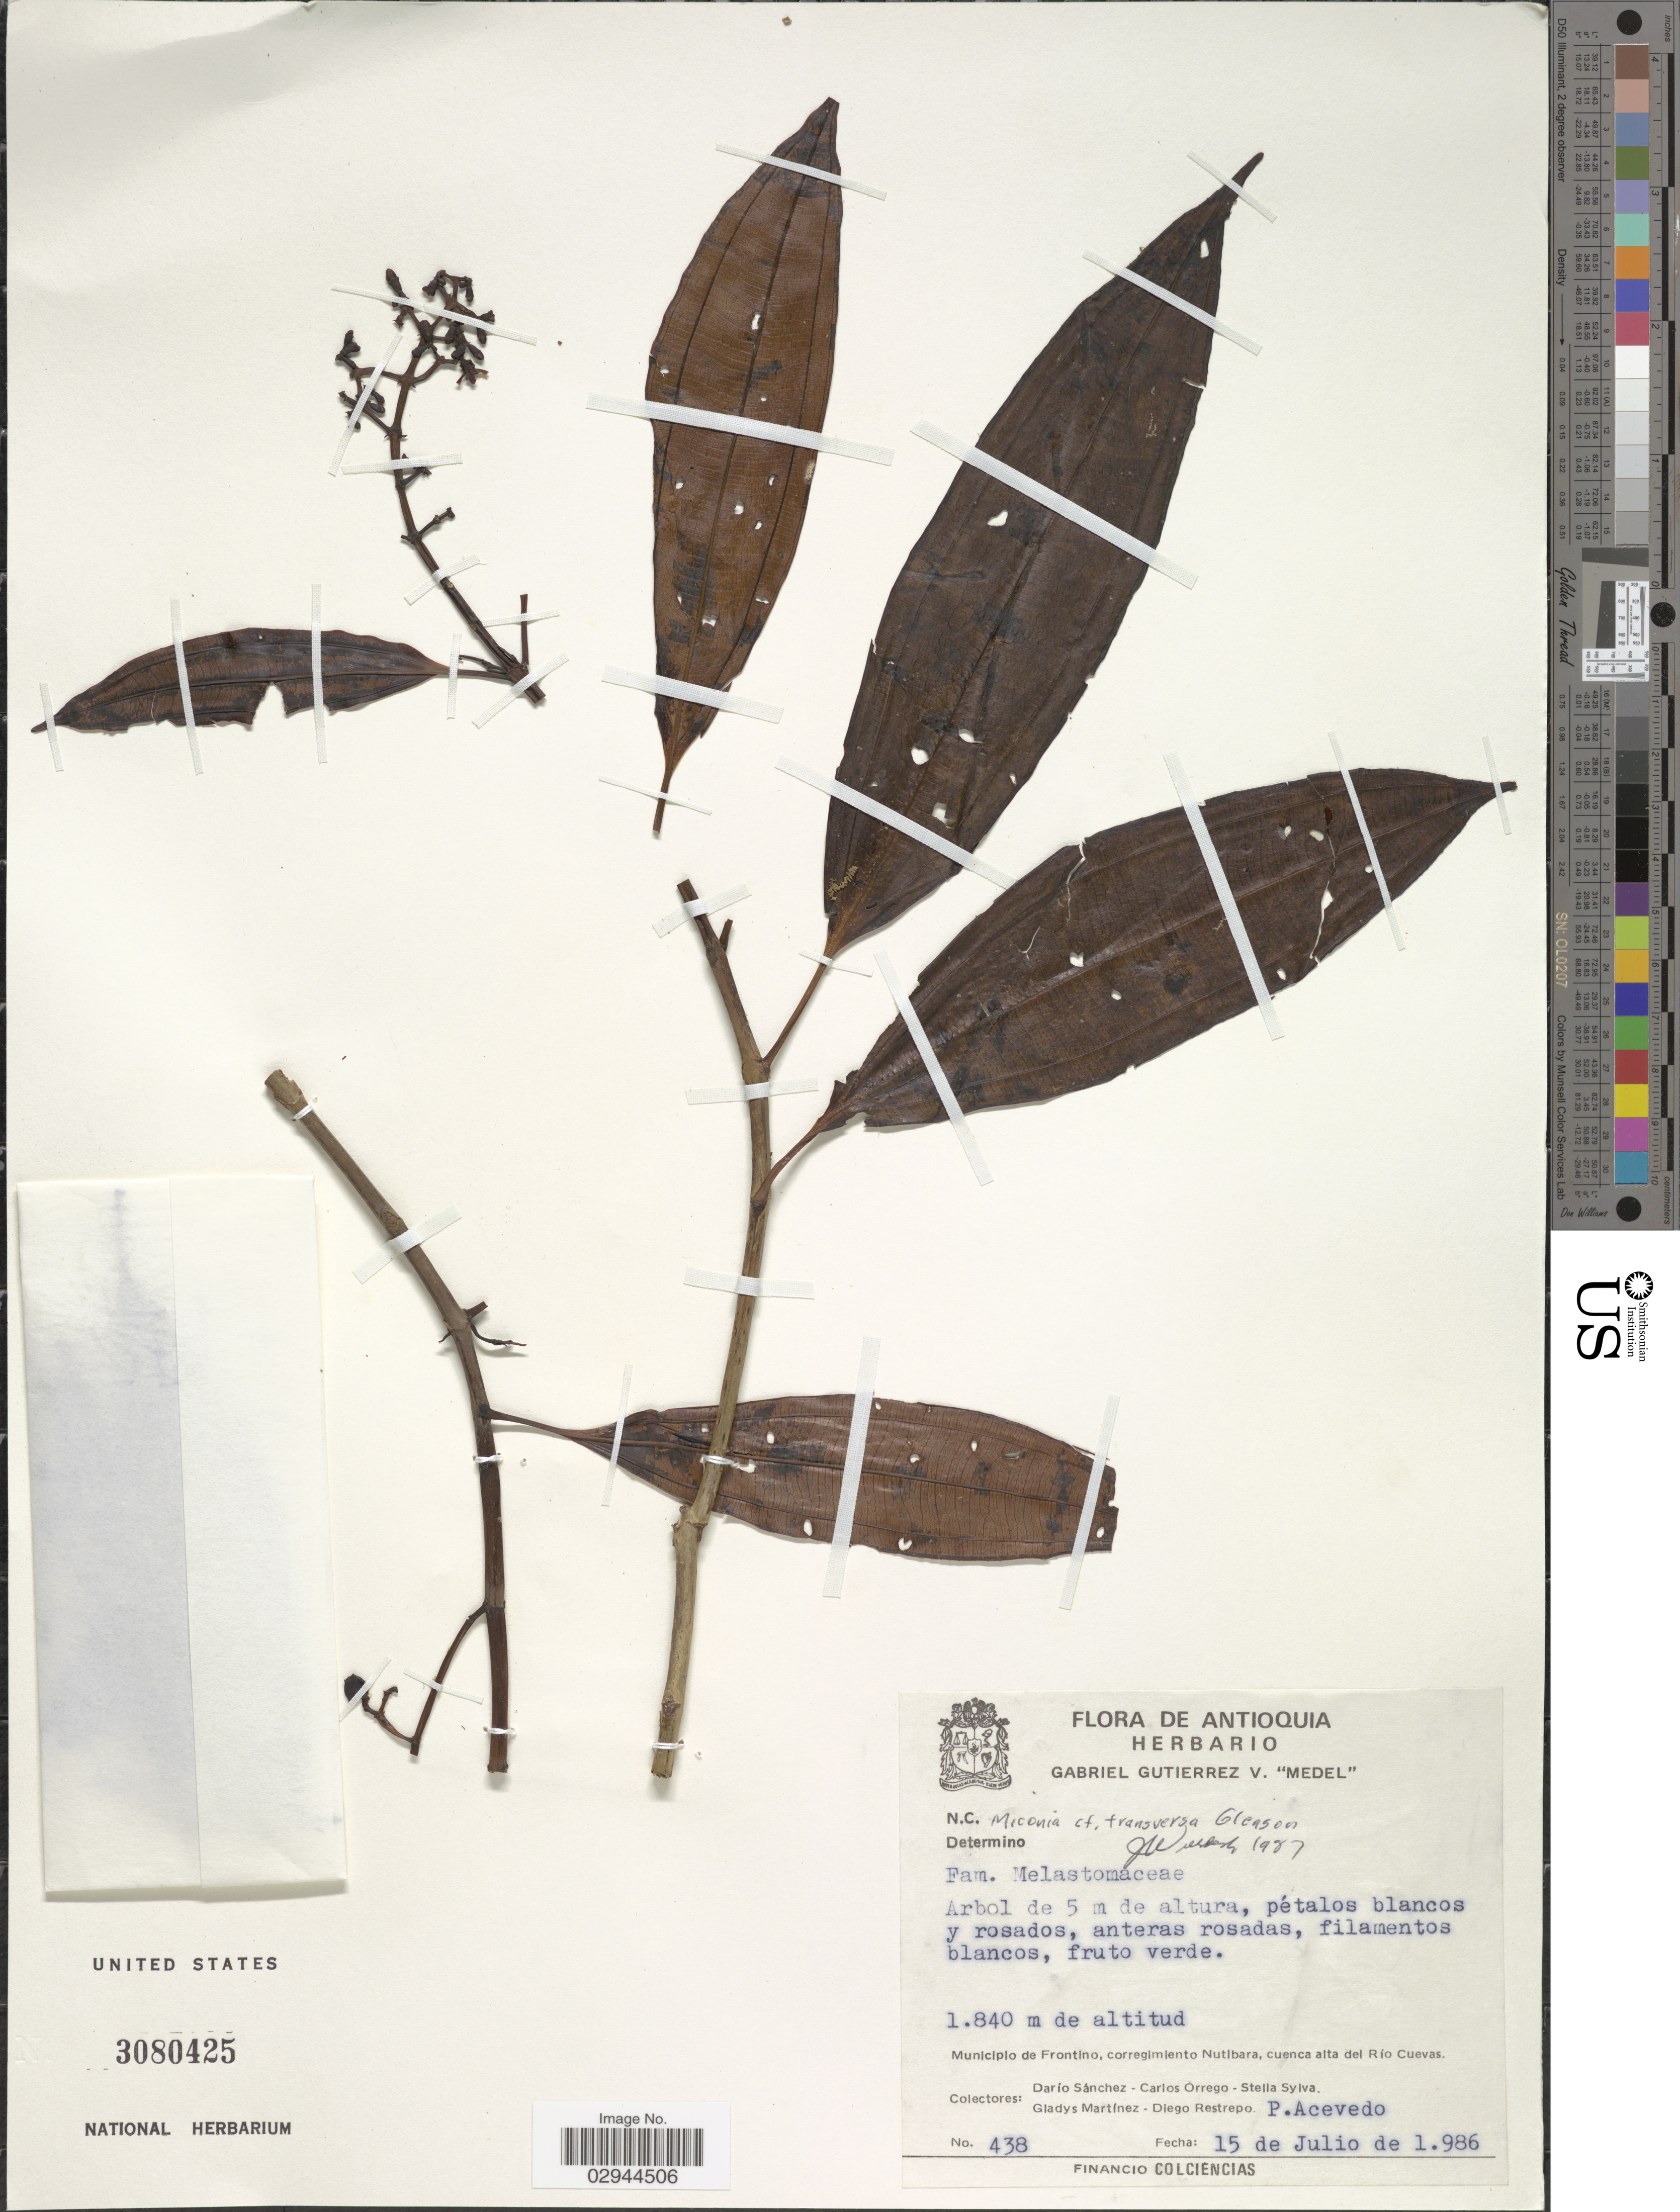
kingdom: Plantae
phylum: Tracheophyta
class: Magnoliopsida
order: Myrtales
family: Melastomataceae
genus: Miconia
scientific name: Miconia transversa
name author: Gleason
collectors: D. Sánchez, C. Orrego, S. Sylva, G. Martínez & et al.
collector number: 438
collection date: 1986-07-15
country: Colombia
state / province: Antioquia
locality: Municipio de Frontino, corregimiento Nutibara, cuenca alta del Río Cuevas.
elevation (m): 1840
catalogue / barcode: US 3080425